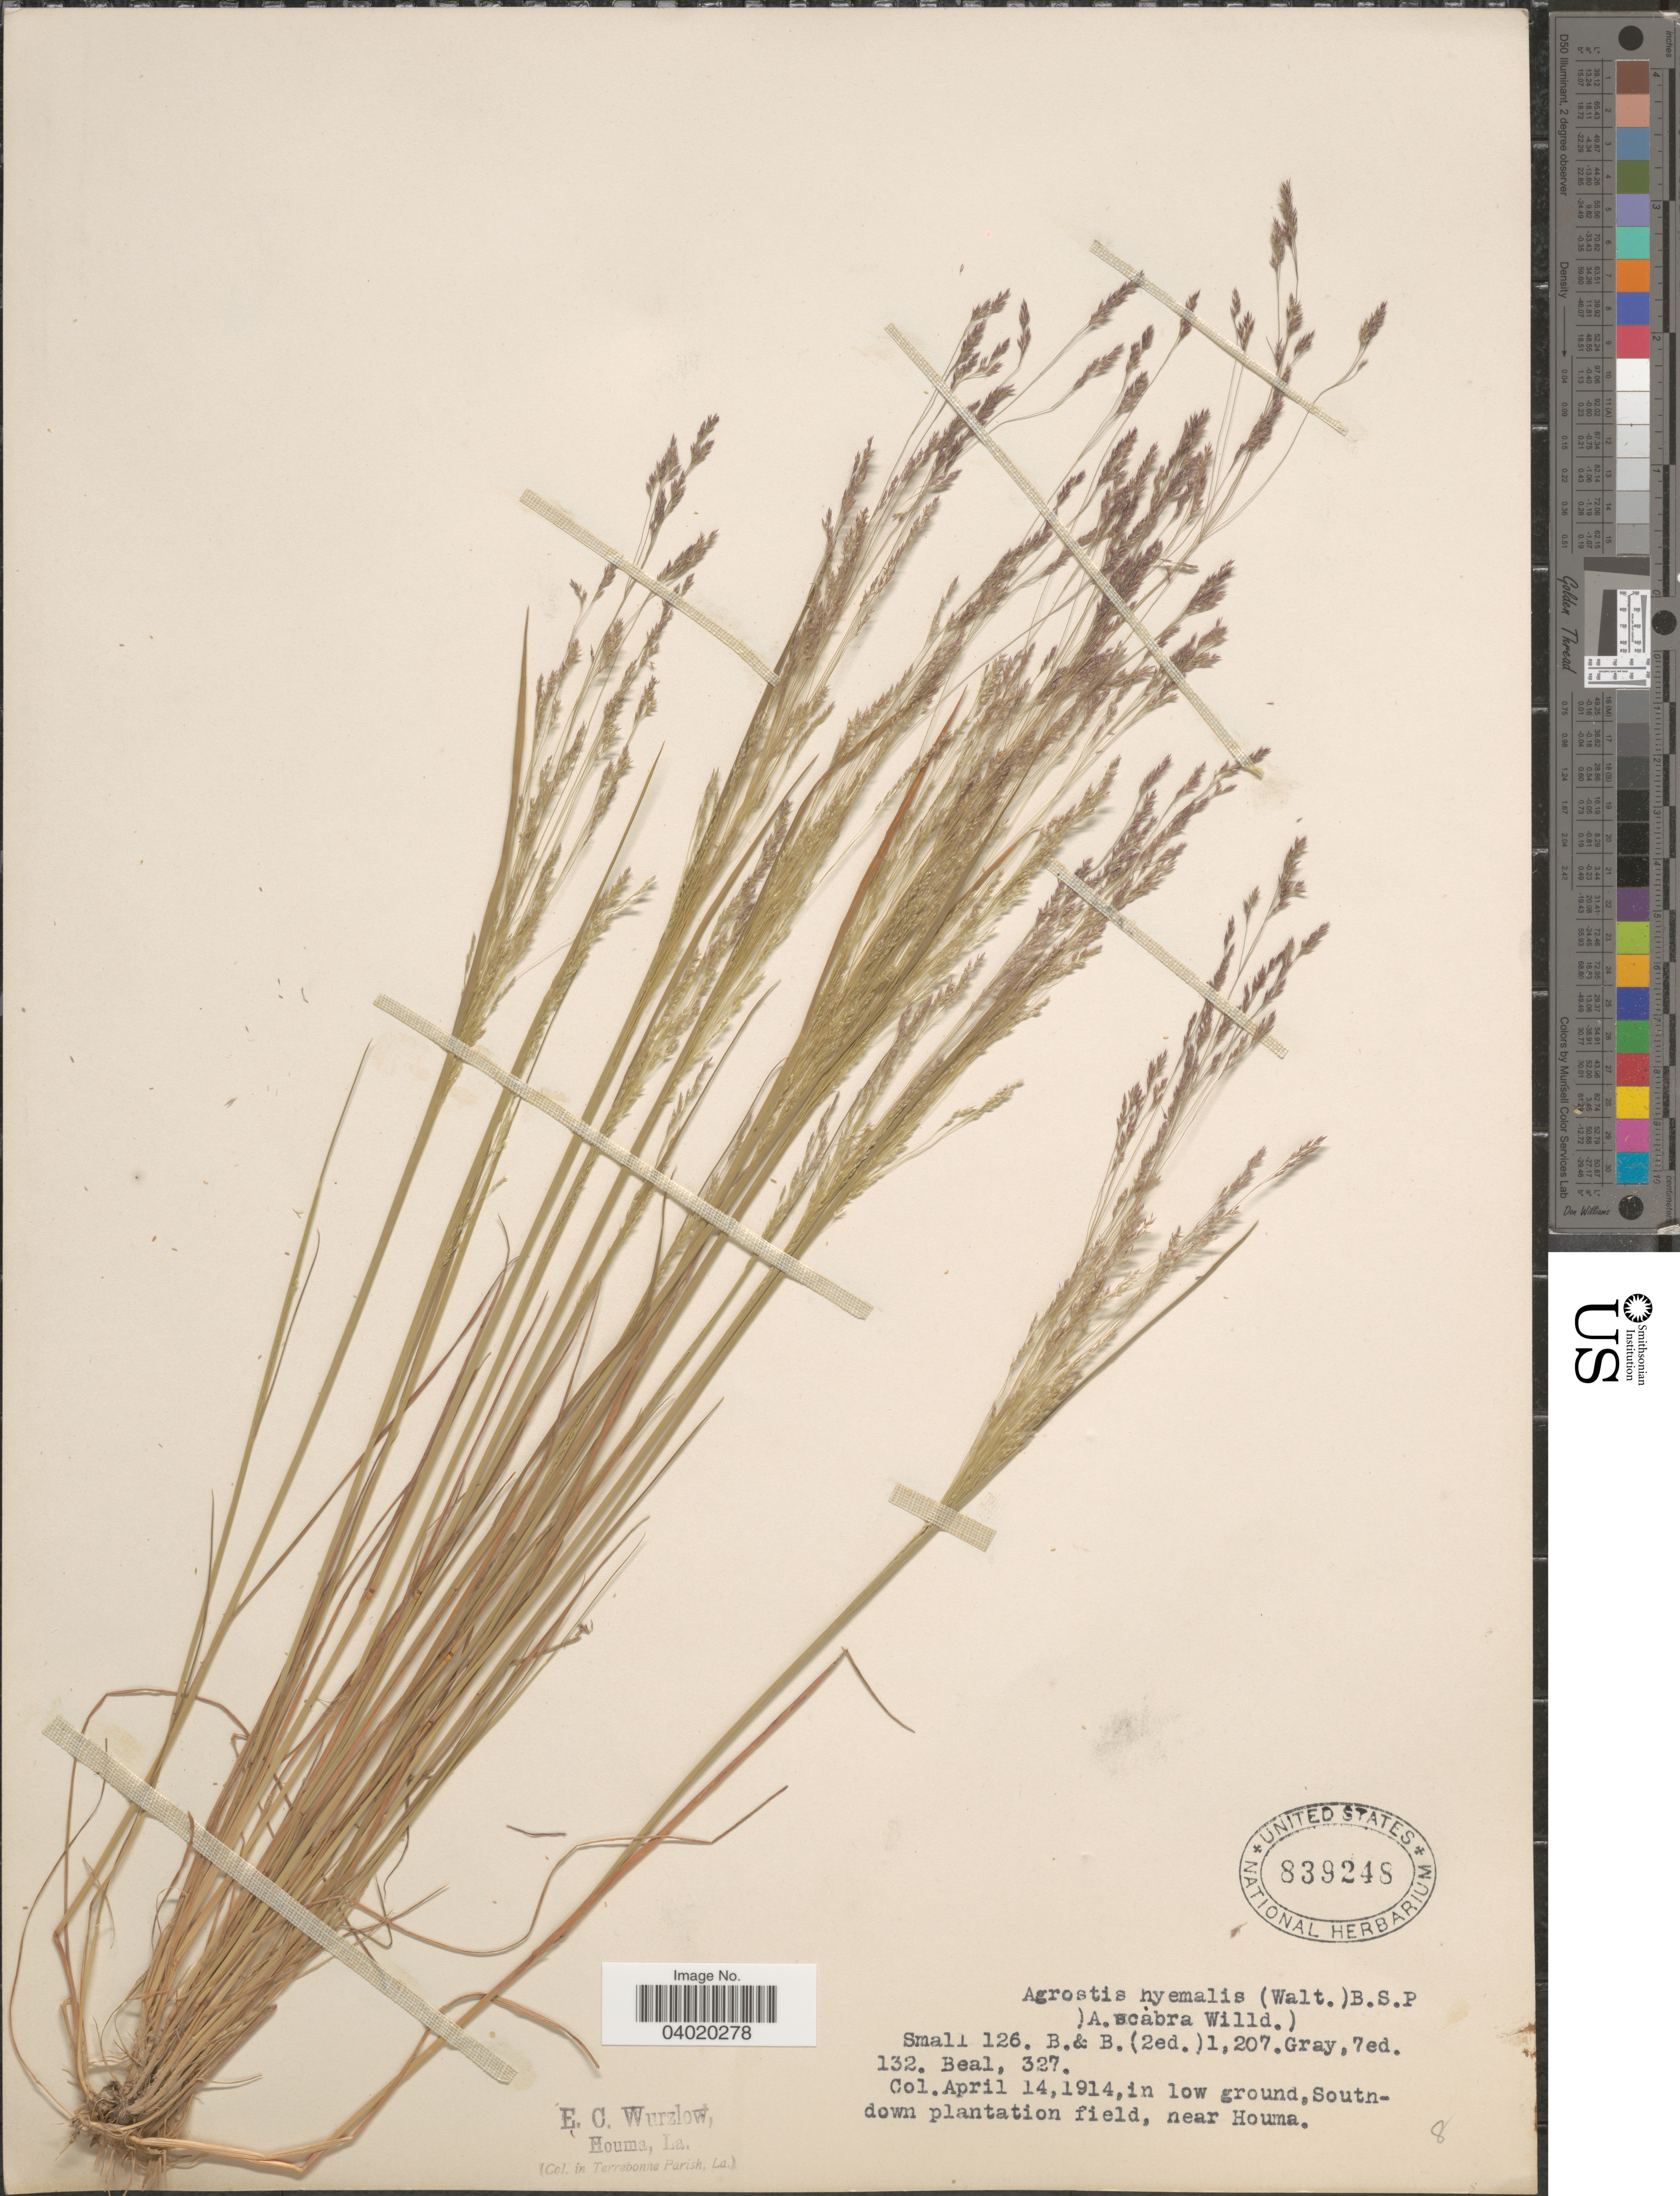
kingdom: Plantae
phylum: Tracheophyta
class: Liliopsida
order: Poales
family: Poaceae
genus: Agrostis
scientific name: Agrostis hyemalis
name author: (Walter) Britton et al.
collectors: E. Wurzlow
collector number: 8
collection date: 1914-04-14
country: United States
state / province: Louisiana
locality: Southdown plantation field, near Houma.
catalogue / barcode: US 839248